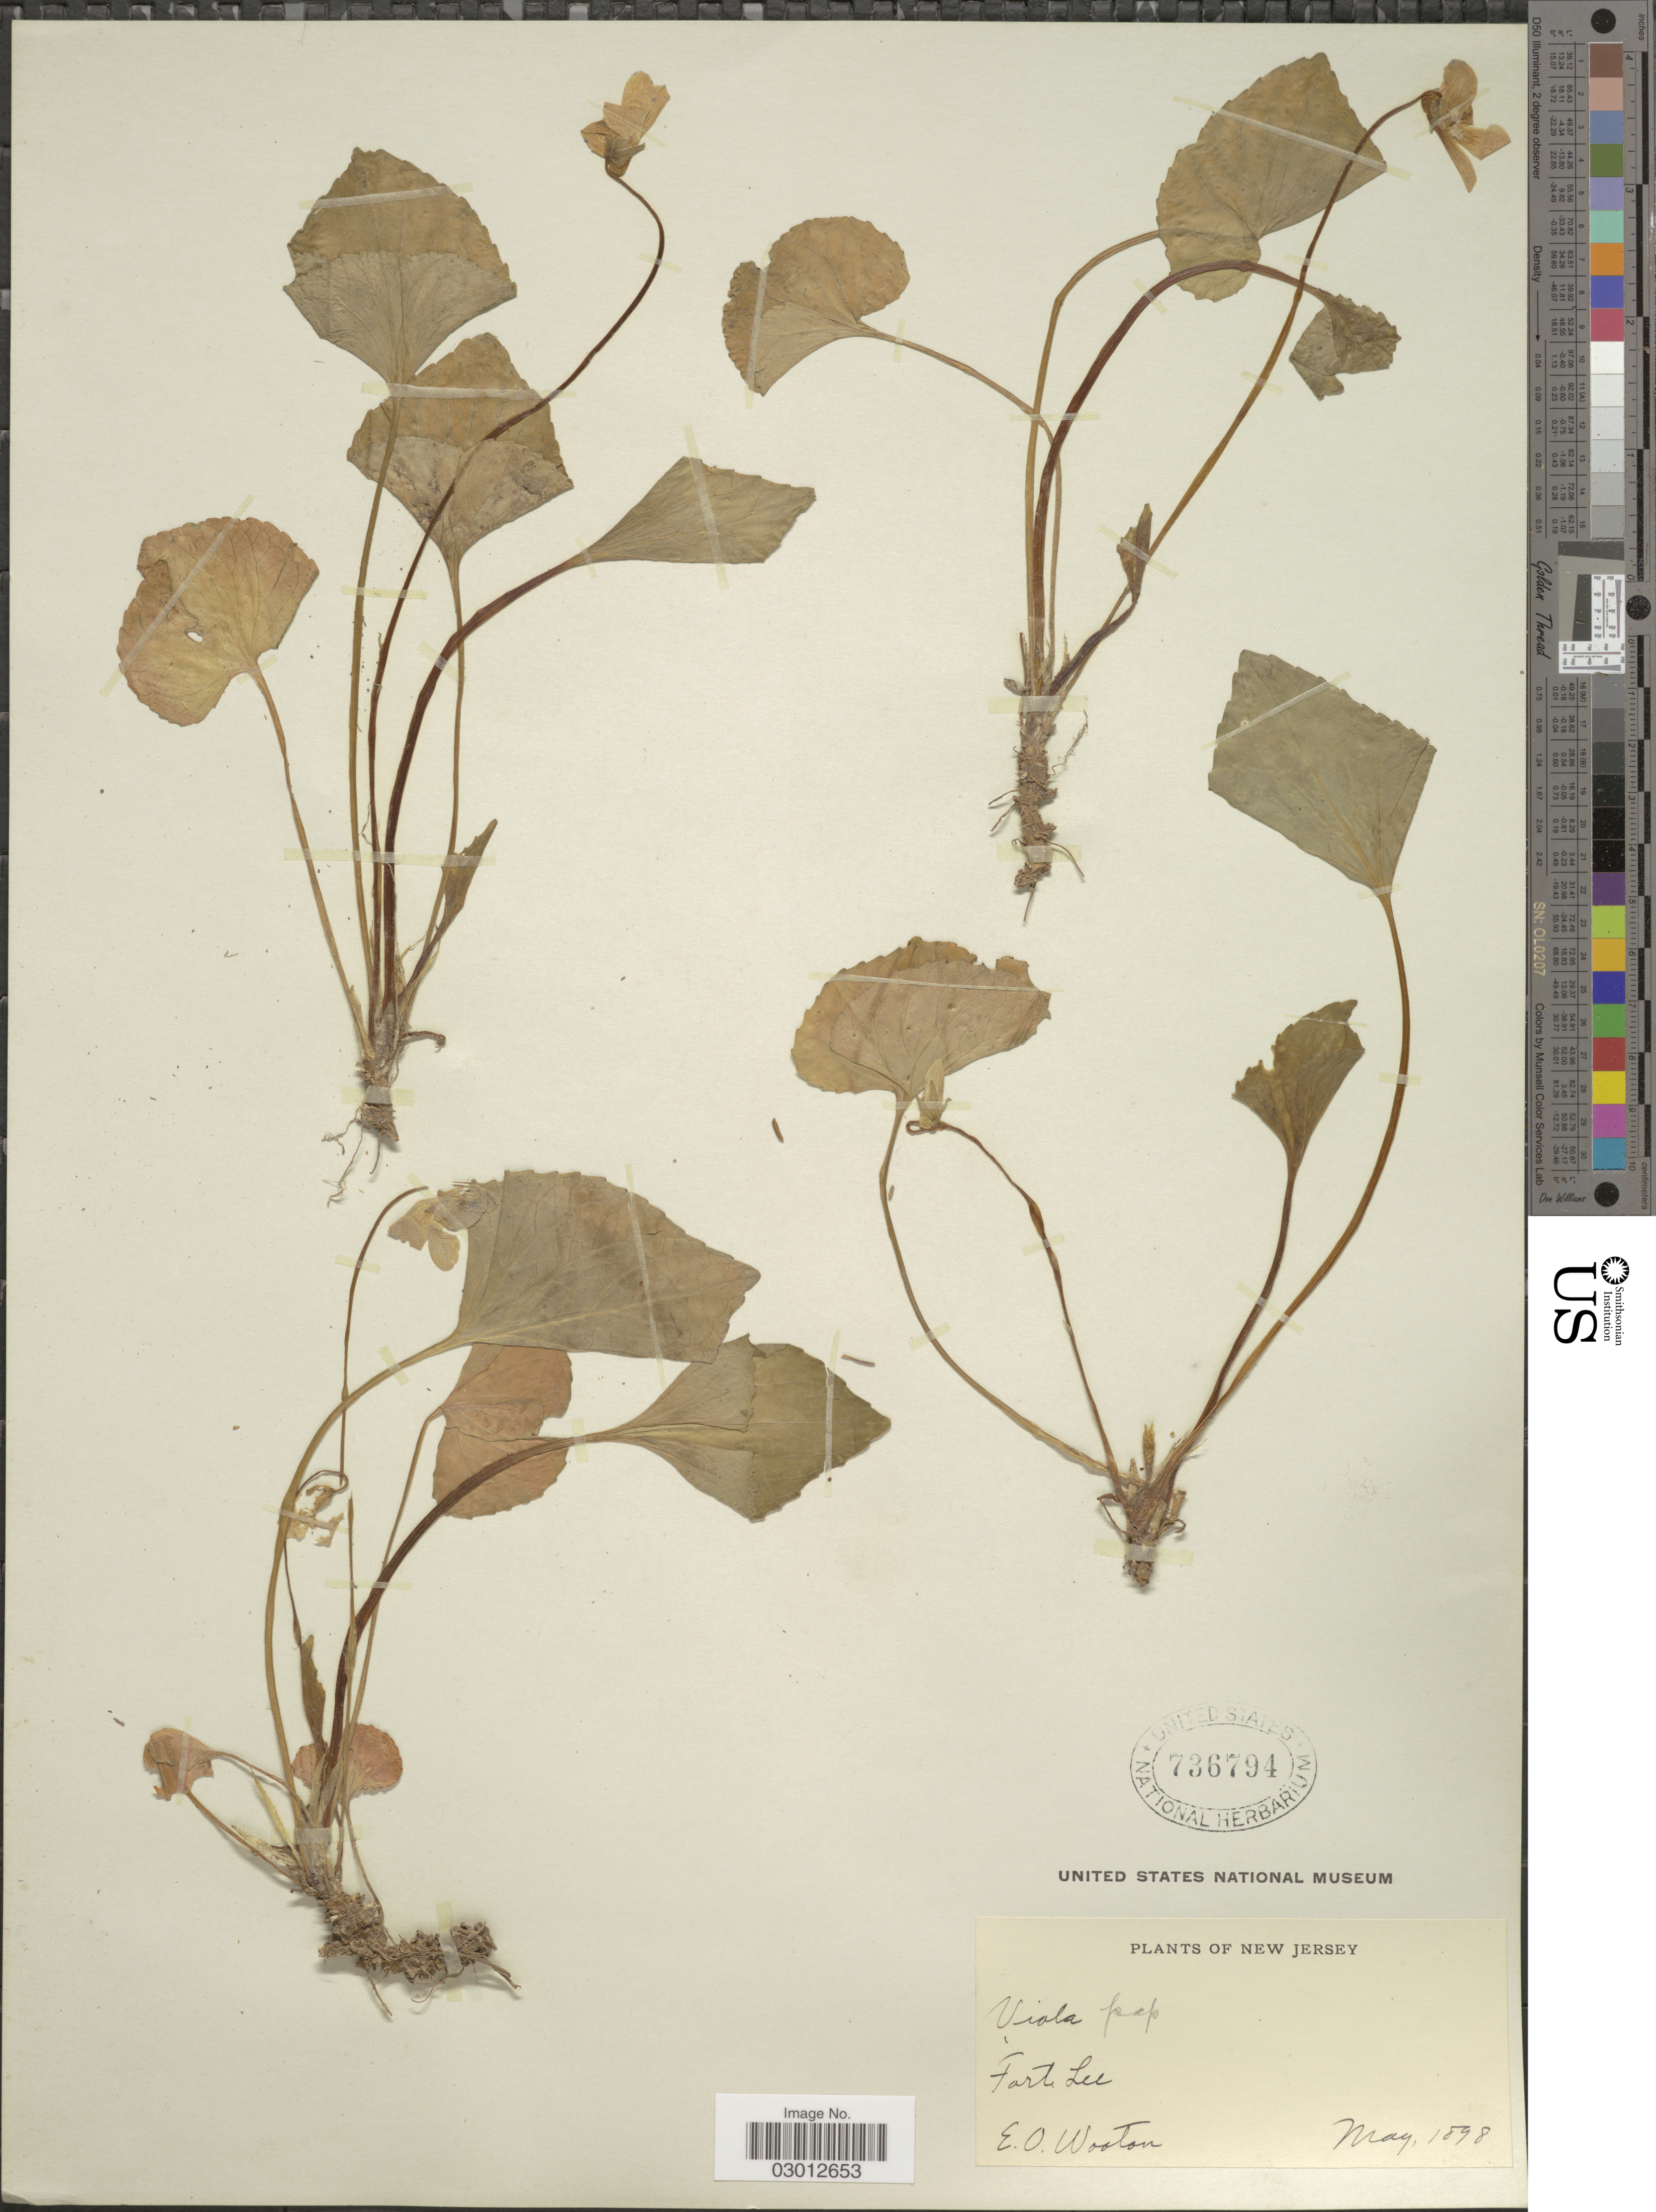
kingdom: Plantae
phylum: Tracheophyta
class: Magnoliopsida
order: Malpighiales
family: Violaceae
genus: Viola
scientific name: Viola papilionacea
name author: Pursh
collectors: E. O. Wooton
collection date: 1898-05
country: United States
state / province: New Jersey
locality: Fort Lee.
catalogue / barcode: US 736794